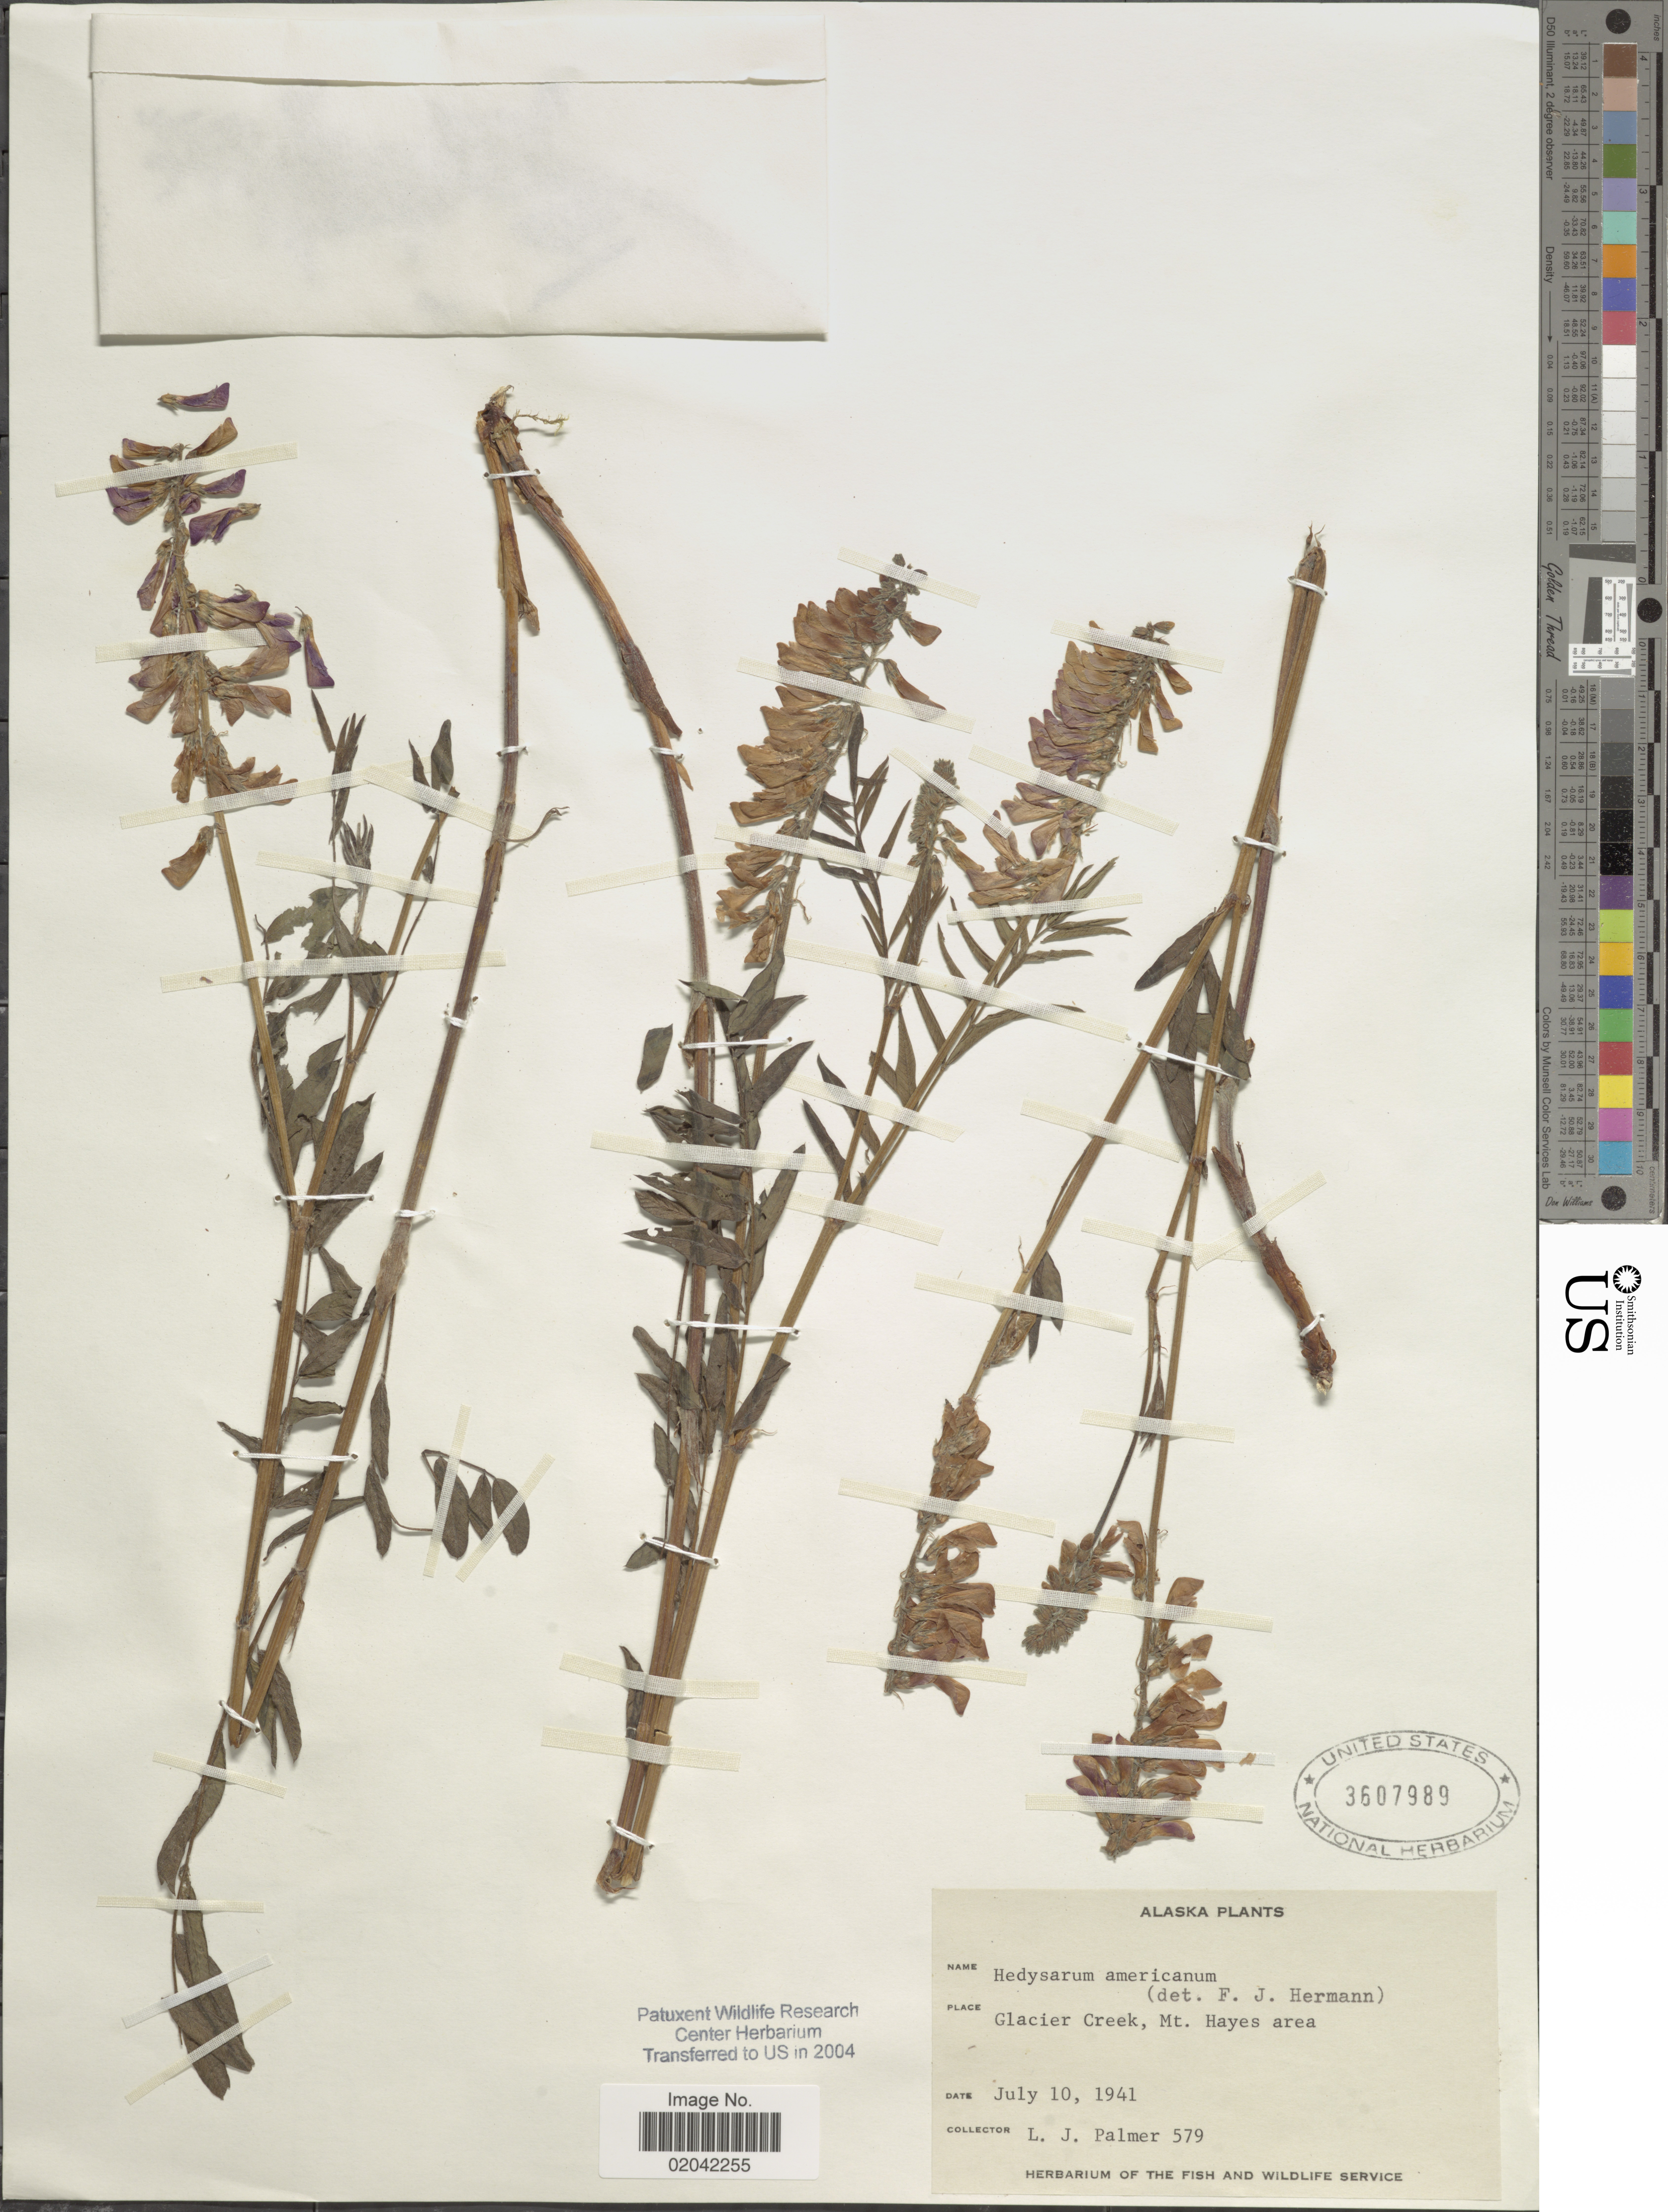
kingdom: Plantae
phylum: Tracheophyta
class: Magnoliopsida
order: Fabales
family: Fabaceae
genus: Hedysarum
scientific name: Hedysarum alpinum var. americanum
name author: Michx. ex Pursh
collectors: L. J. Palmer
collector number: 579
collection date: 1941-07-10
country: United States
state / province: Alaska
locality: Glacier Creek, Mt. Hayes area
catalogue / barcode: US 3607989